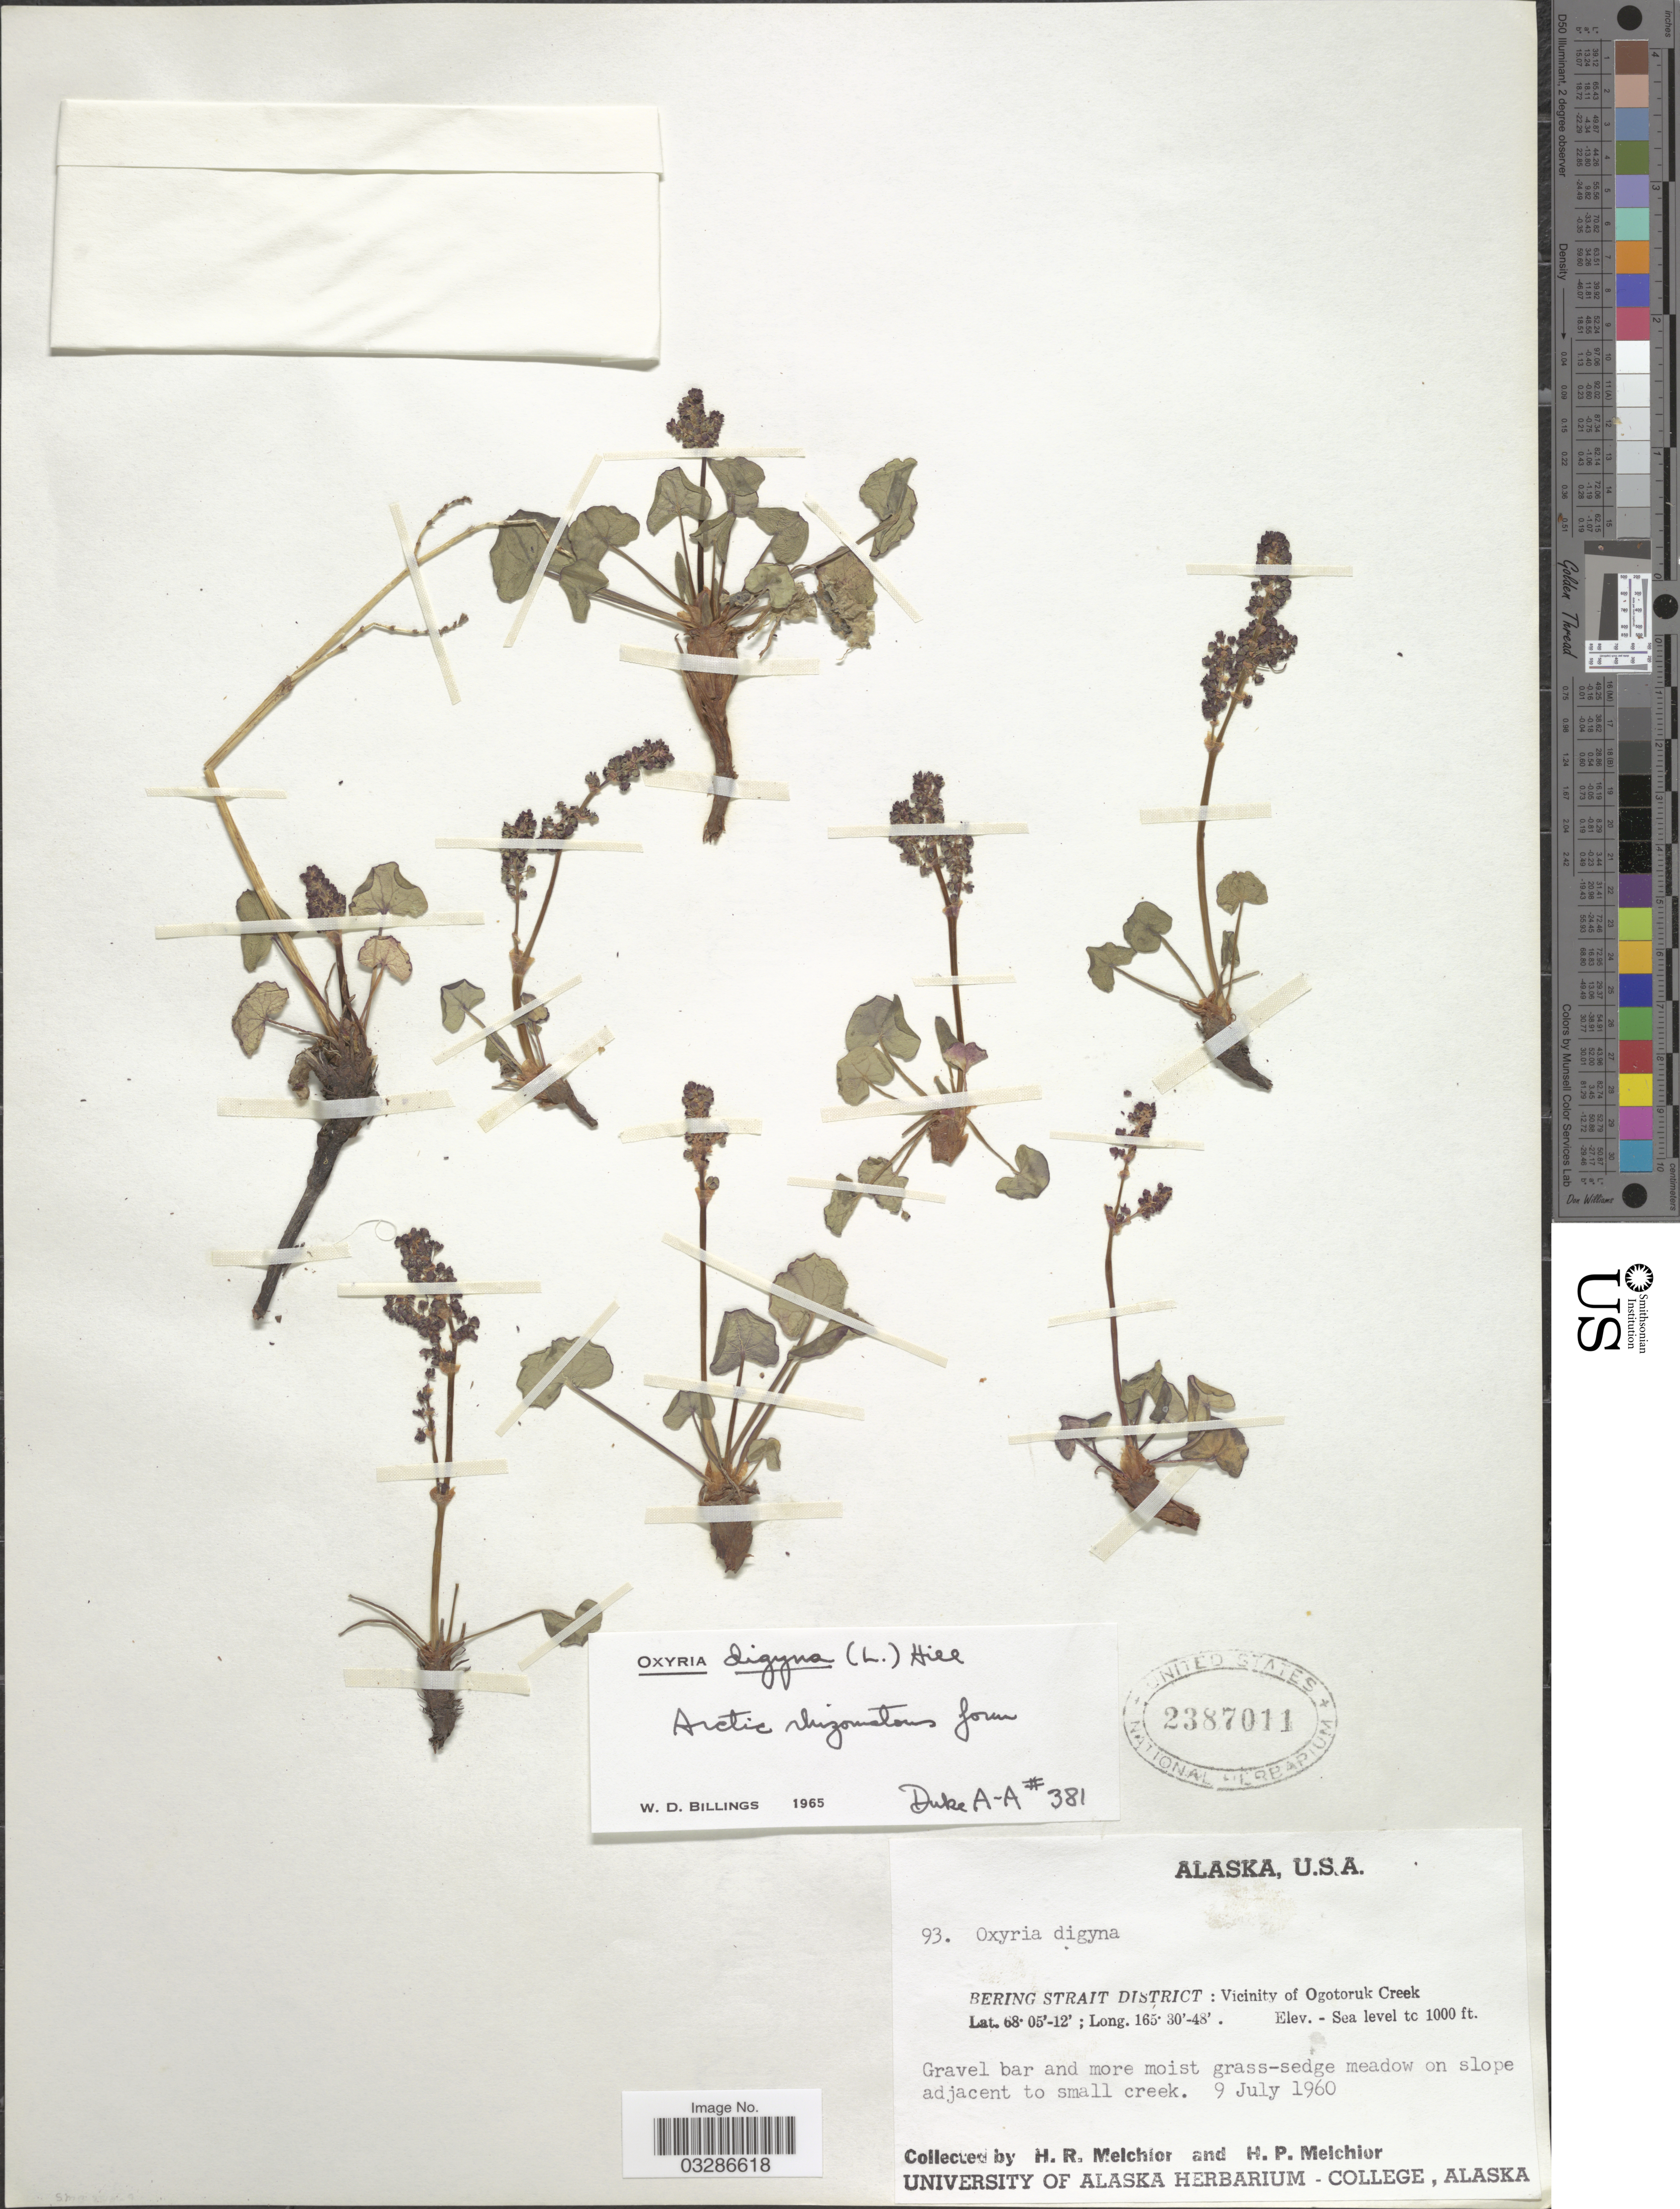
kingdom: Plantae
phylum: Tracheophyta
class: Magnoliopsida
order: Caryophyllales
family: Polygonaceae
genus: Oxyria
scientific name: Oxyria digyna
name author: (L.) Hill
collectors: H. R. Melchior & H. P. Melchior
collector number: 93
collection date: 1960-07-09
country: United States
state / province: Alaska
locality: Bering Strait District: Vicinity of Ogotoruk Creek.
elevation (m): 0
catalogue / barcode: US 2387011